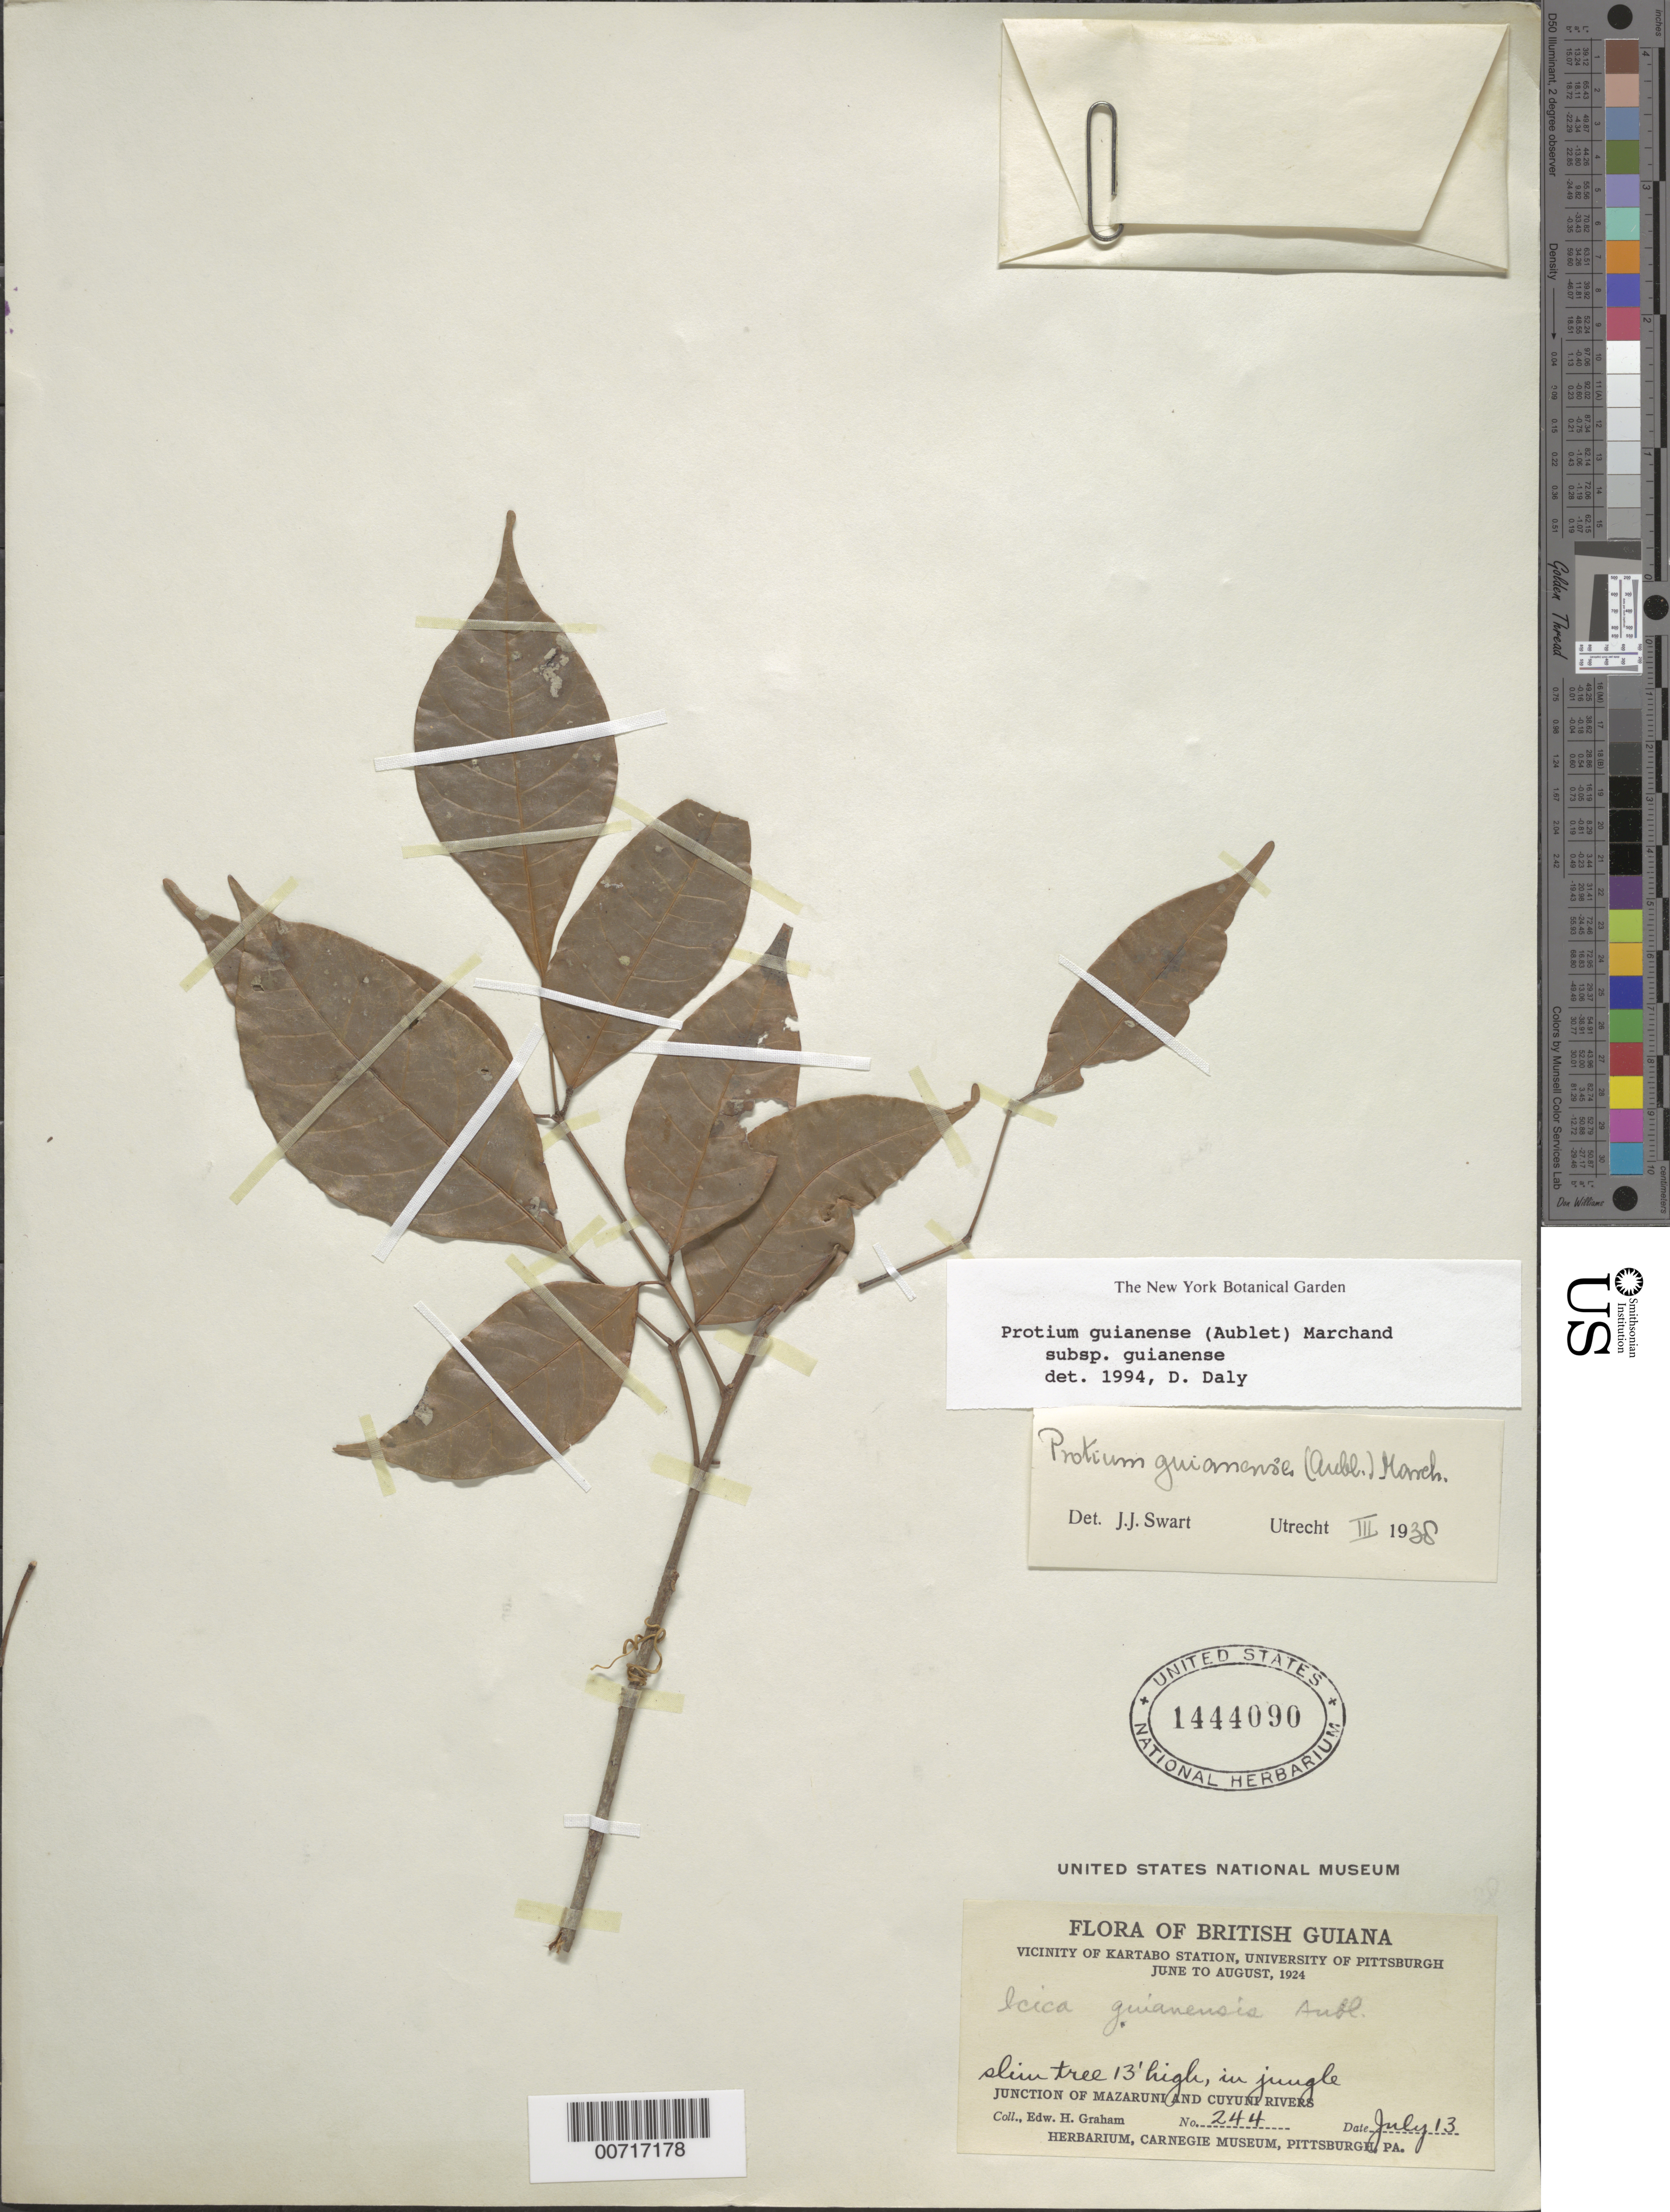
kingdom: Plantae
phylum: Tracheophyta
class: Magnoliopsida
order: Sapindales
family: Burseraceae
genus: Protium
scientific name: Protium guianense subsp. guianense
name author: (Aubl.) Marchand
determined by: Daly, D. C.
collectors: E. H. Graham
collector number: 244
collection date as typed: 13-Jul-24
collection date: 1924-07-13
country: Guyana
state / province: Cuyuni-Mazaruni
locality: Kartabo Station, junction of Mazaruni and Cuyuni Rivers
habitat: In jungle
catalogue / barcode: US 1444090